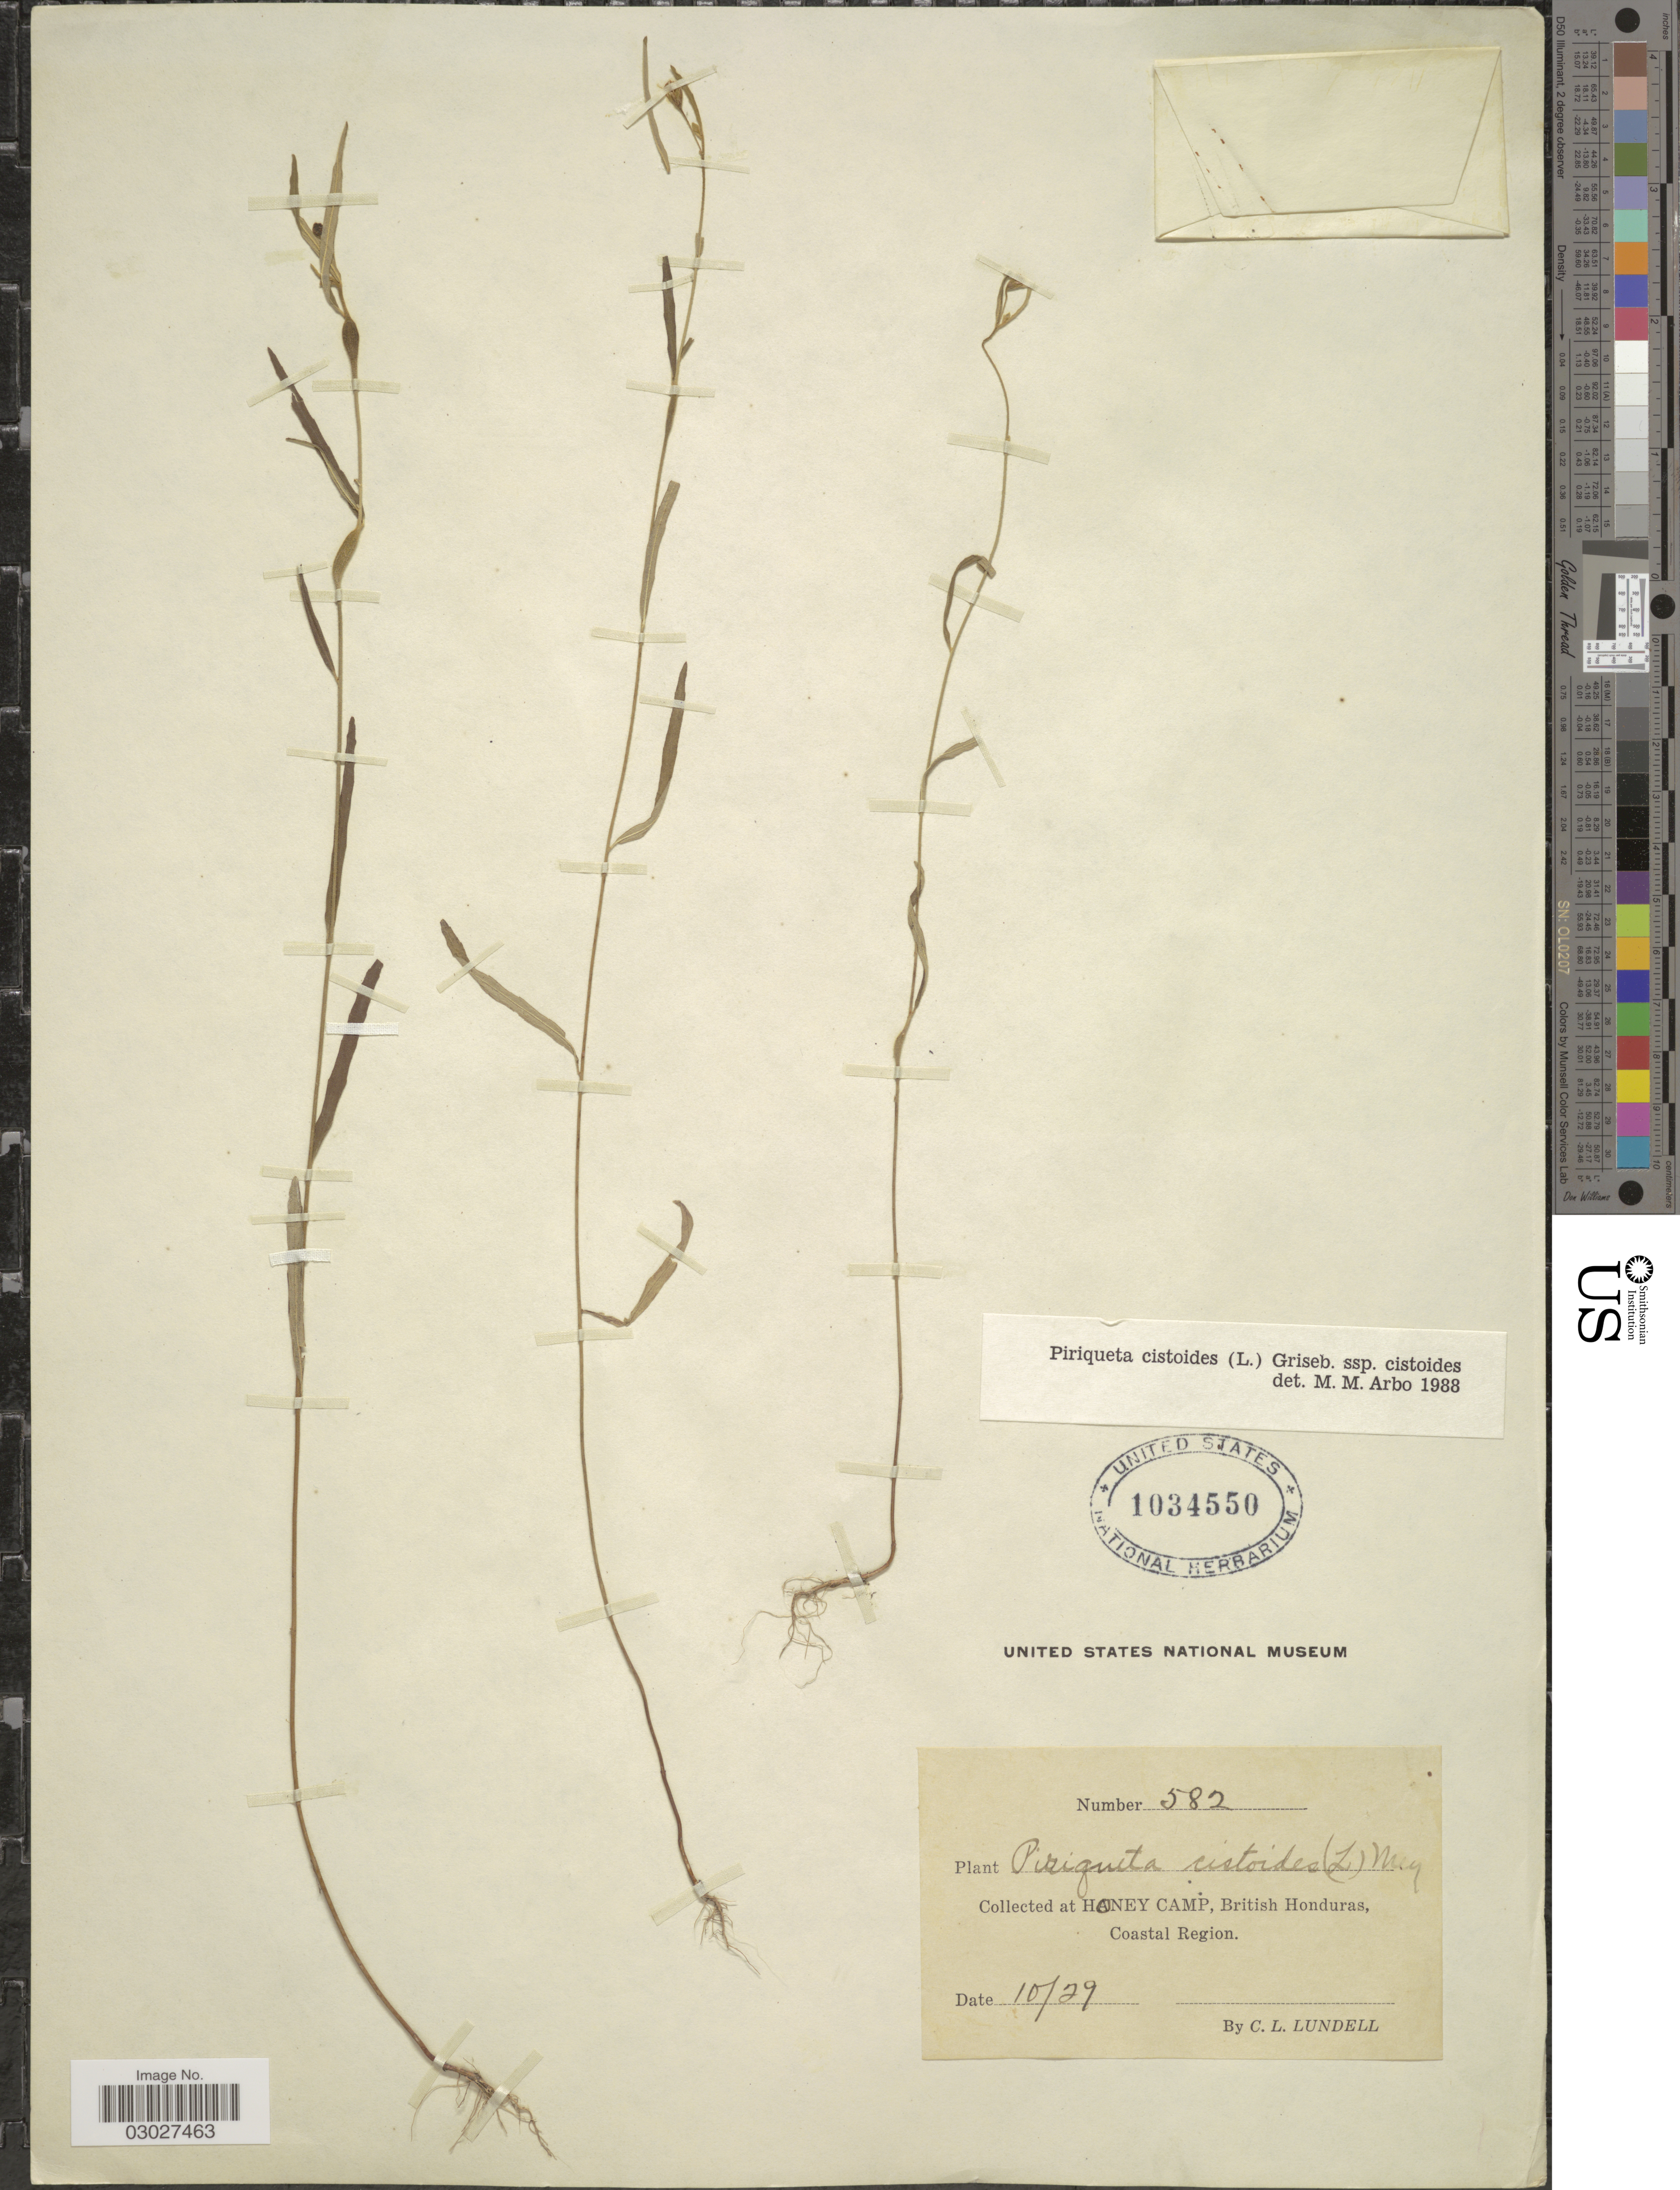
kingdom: Plantae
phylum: Tracheophyta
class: Magnoliopsida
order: Malpighiales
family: Turneraceae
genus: Piriqueta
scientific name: Piriqueta cistoides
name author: (L.) Griseb.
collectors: C. L. Lundell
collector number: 582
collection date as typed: Transcribed d/m/y: /10/29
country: Belize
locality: Honey Camp, British Honduras, Coastal Region.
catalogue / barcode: US 1034550